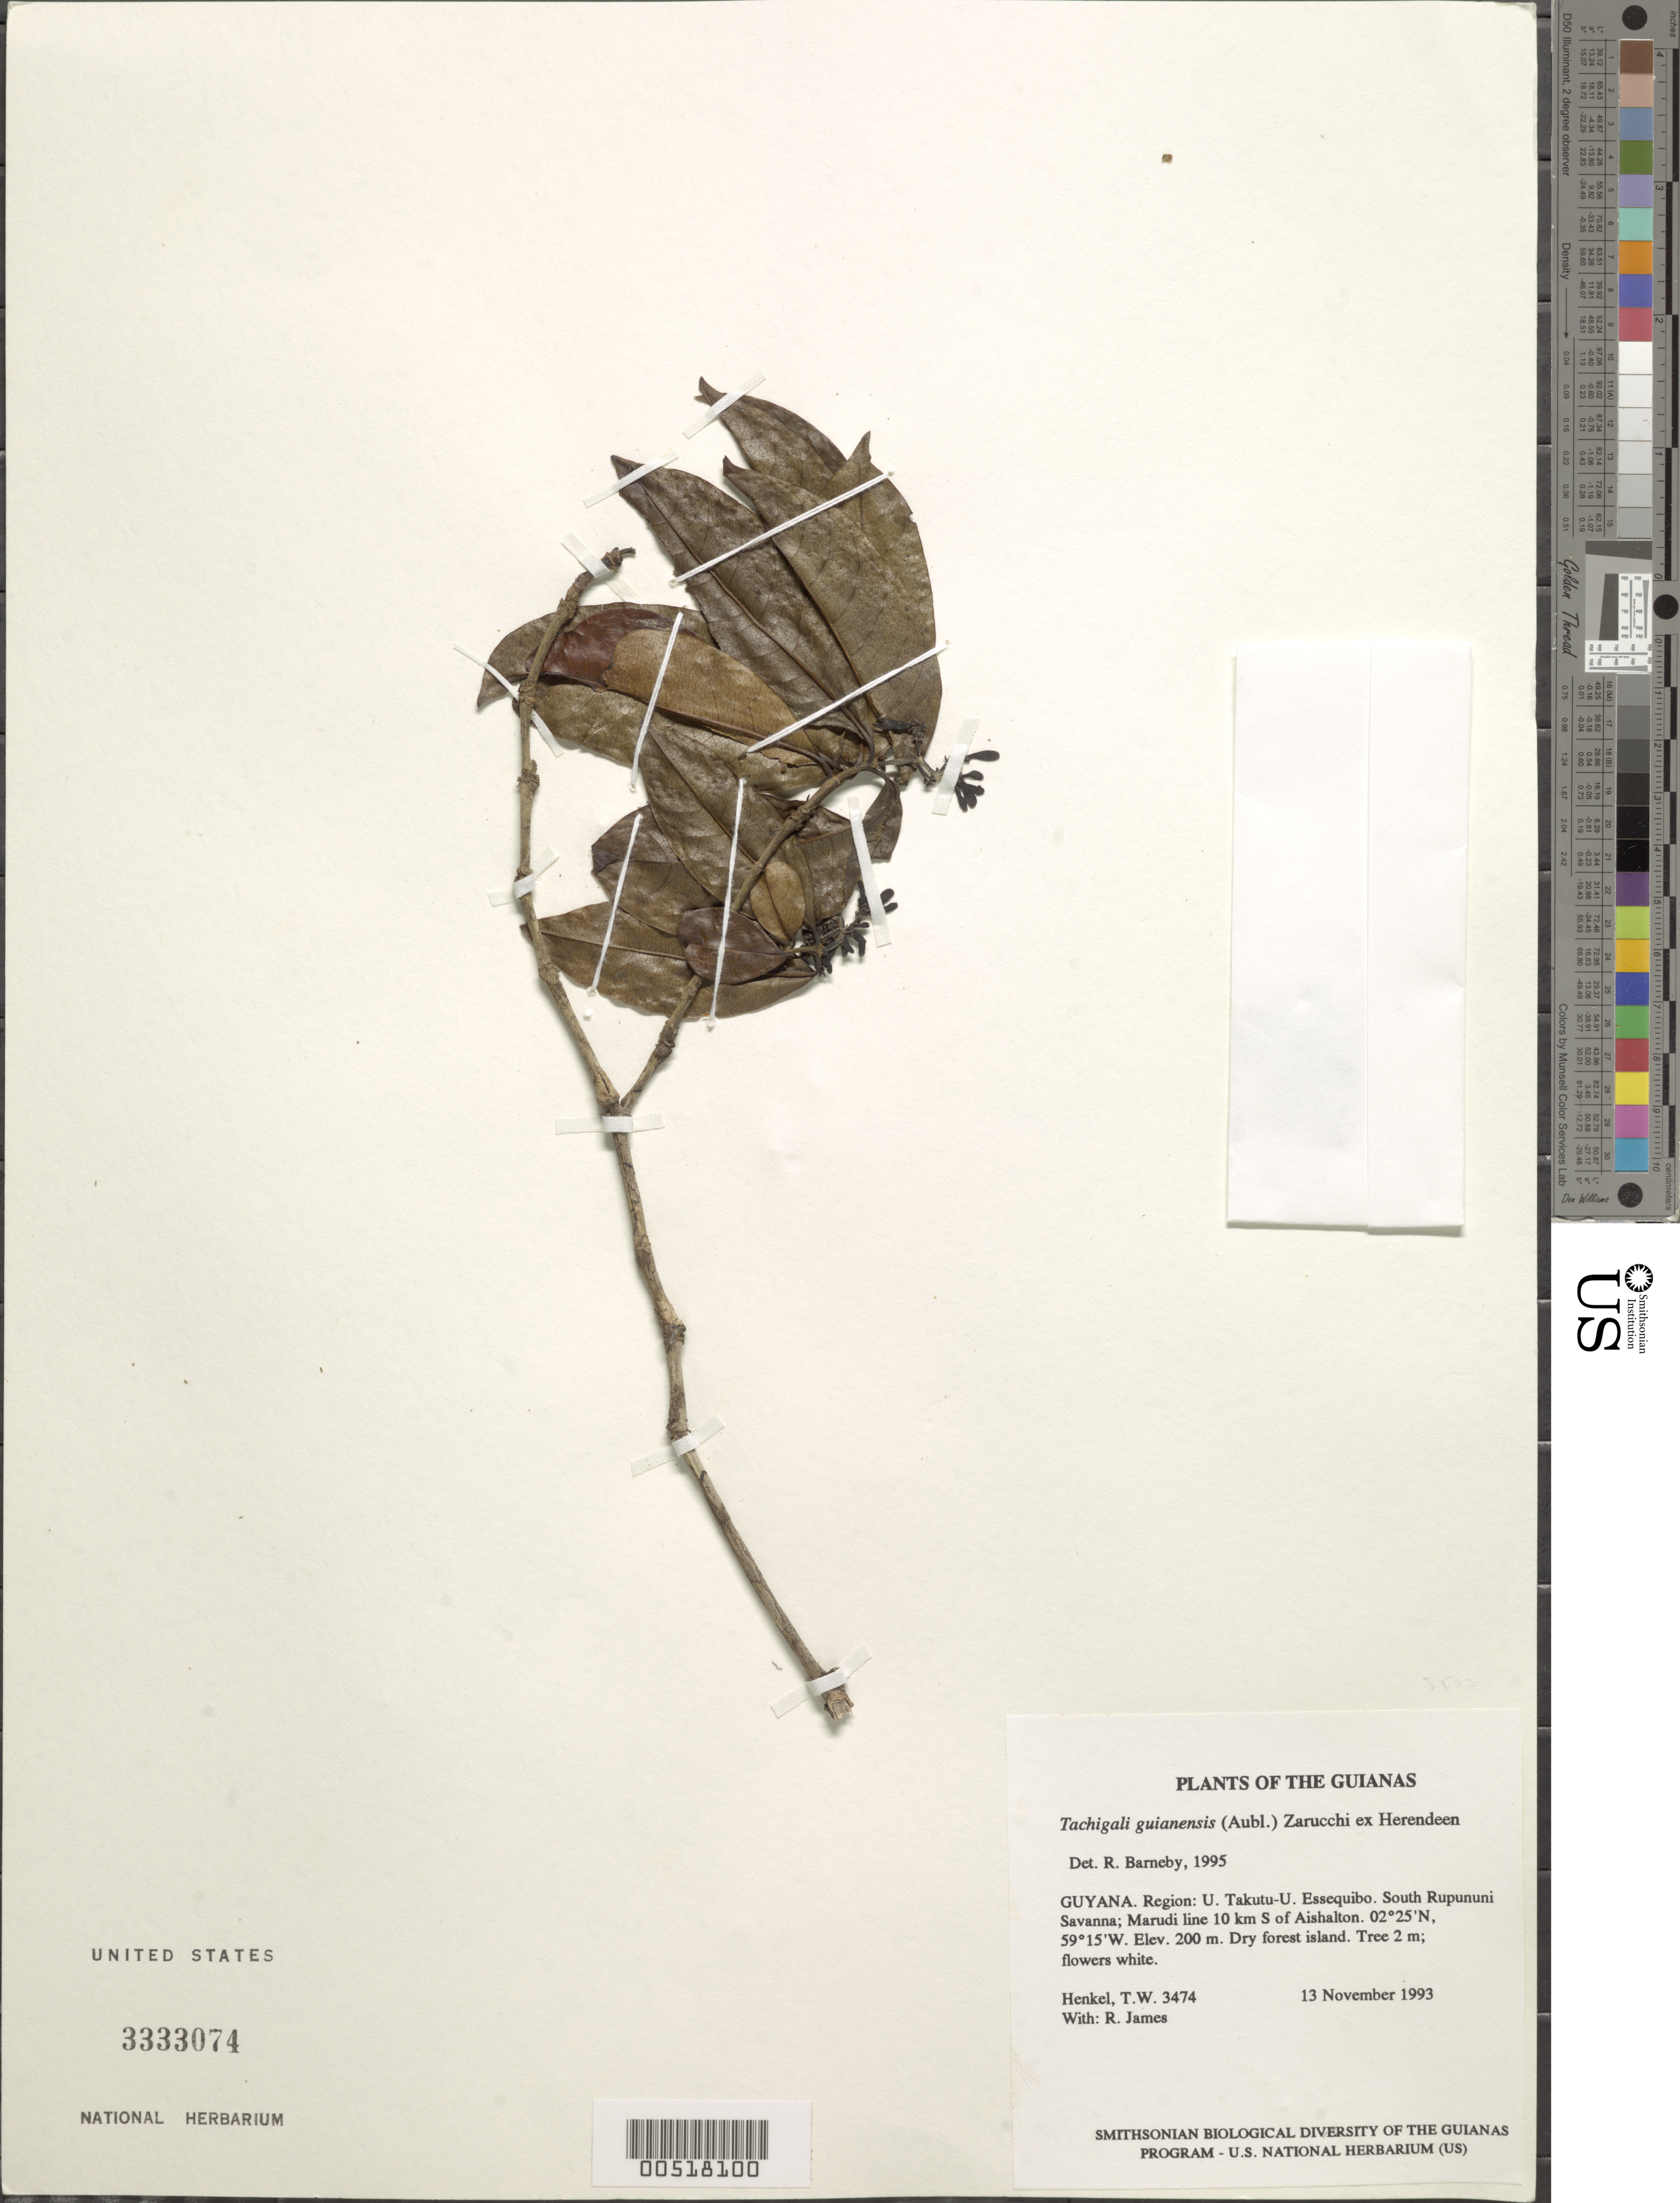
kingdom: Plantae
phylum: Tracheophyta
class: Magnoliopsida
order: Gentianales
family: Rubiaceae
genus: Rudgea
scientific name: Rudgea sp.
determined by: Taylor, Charlotte M.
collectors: T. Henkel & R. James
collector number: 3474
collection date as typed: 13 November 1993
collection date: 1993-11-13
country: Guyana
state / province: U. Takutu-U. Essequibo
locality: South Rupununi Savanna; Marudi line 10 km S of Aishalton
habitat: Dry forest island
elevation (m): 200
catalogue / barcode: US 3333074